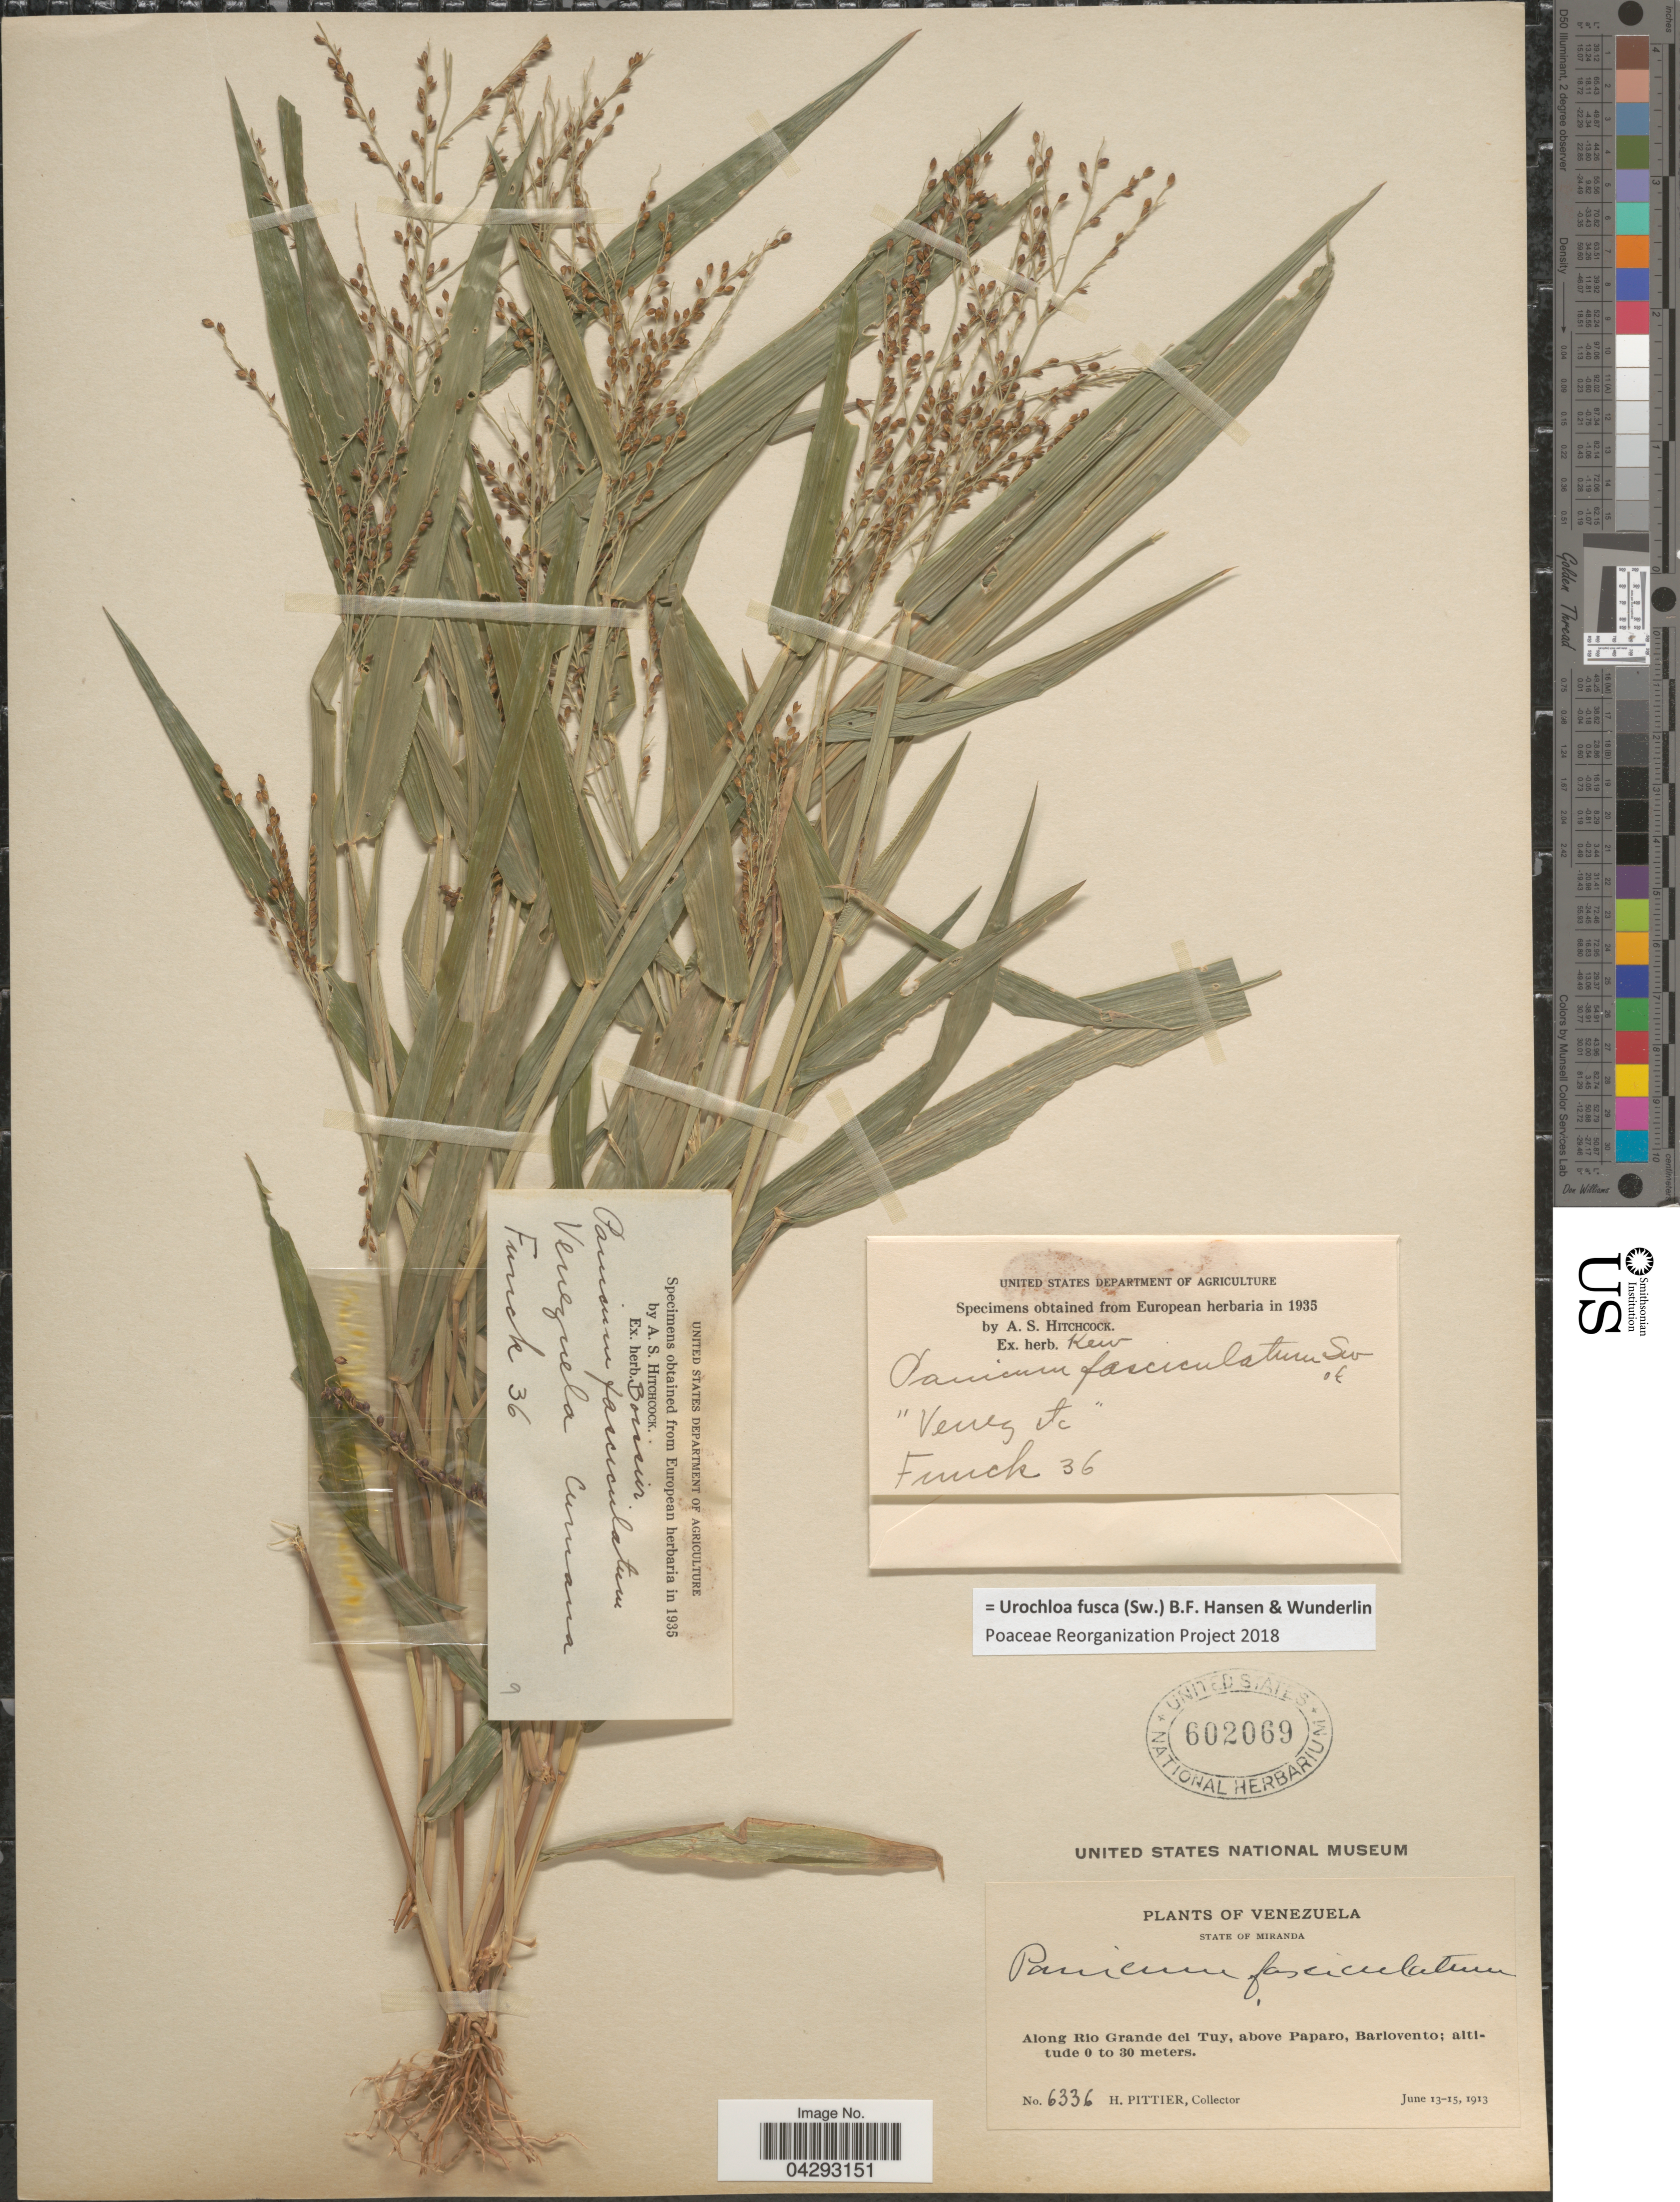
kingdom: Plantae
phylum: Tracheophyta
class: Liliopsida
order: Poales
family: Poaceae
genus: Urochloa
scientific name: Urochloa fusca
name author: (Sw.) B.F. Hansen & Wunderlin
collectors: -. Funck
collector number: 36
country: Venezuela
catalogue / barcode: US 602069-2